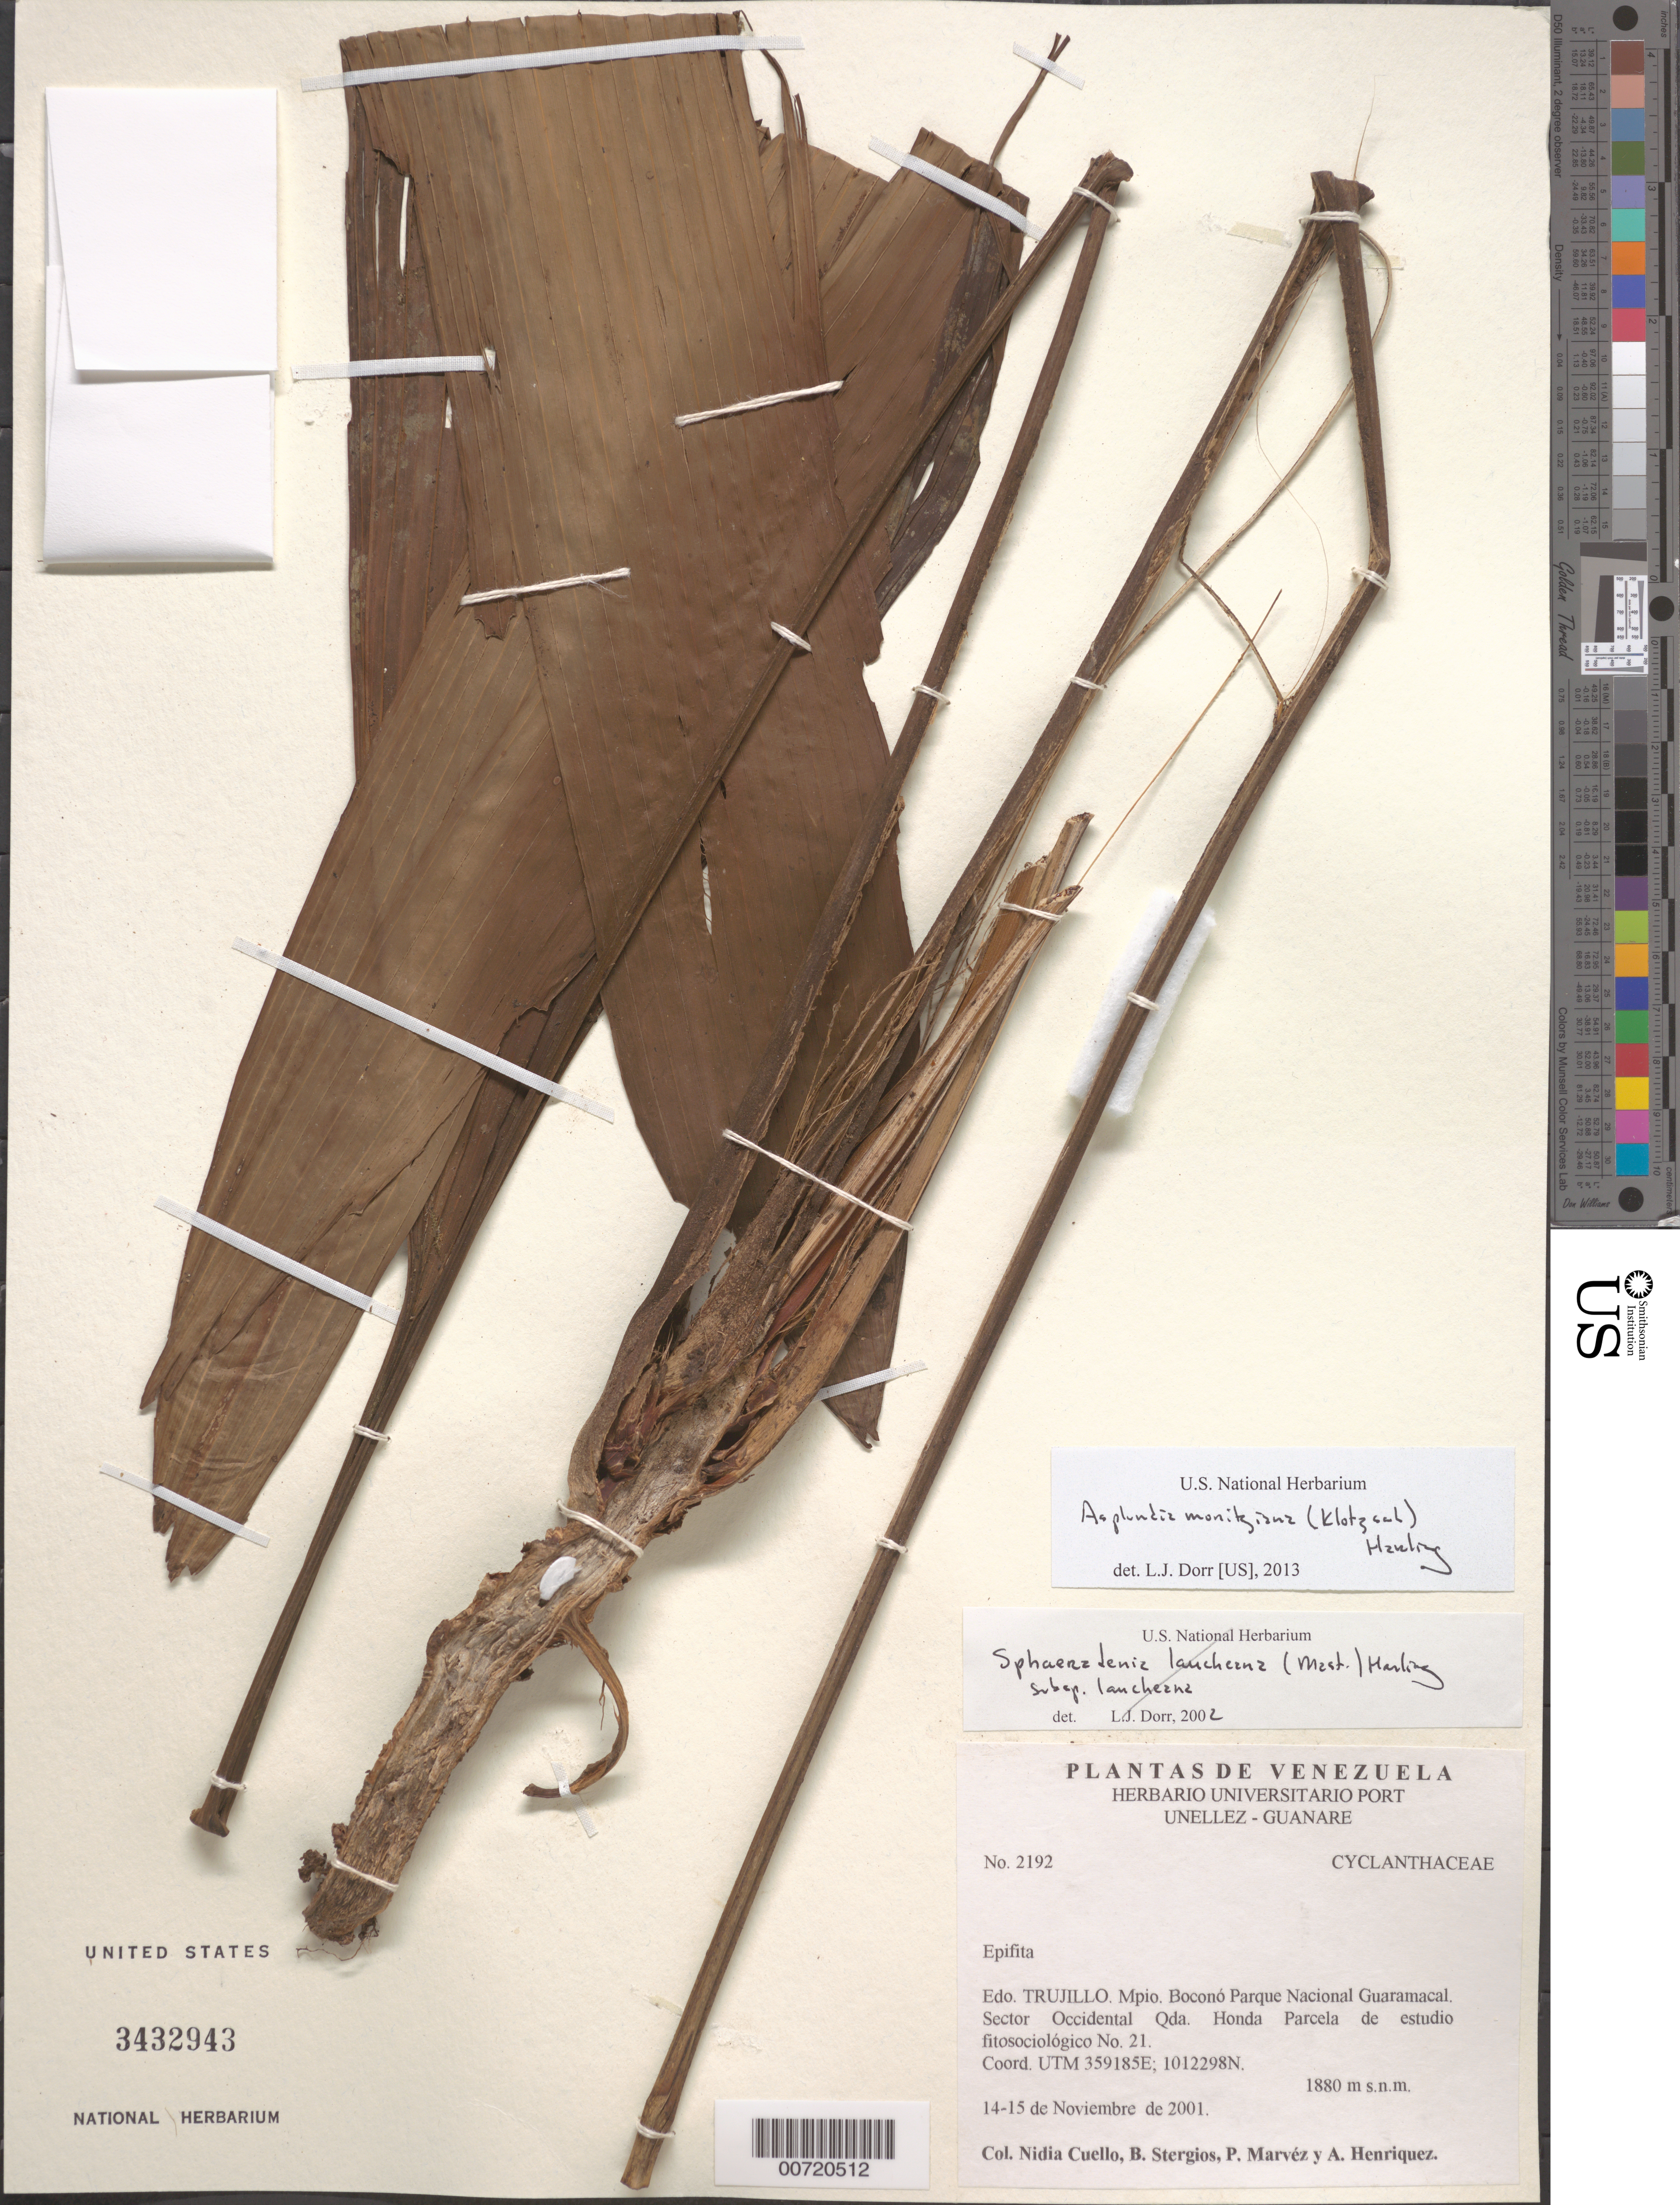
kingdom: Plantae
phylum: Tracheophyta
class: Liliopsida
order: Pandanales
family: Cyclanthaceae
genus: Asplundia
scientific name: Asplundia moritziana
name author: (Klotzsch) Harling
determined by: Dorr, L. J., (BOT), Smithsonian Institution - National Museum of Natural History (UNITED STATES)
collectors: N. L. Cuello, B. G. Stergios, P. Marvéz & A. Henriquez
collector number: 2192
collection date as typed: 14 Nov 2001 to 15 Nov 2001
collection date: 2001-11-14/2001-11-15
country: Venezuela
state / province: Trujillo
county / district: Boconó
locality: Parque Nacional Guaramacal. Sector occidental Qda. Honda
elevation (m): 1880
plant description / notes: PORT, US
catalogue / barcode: US 3432943